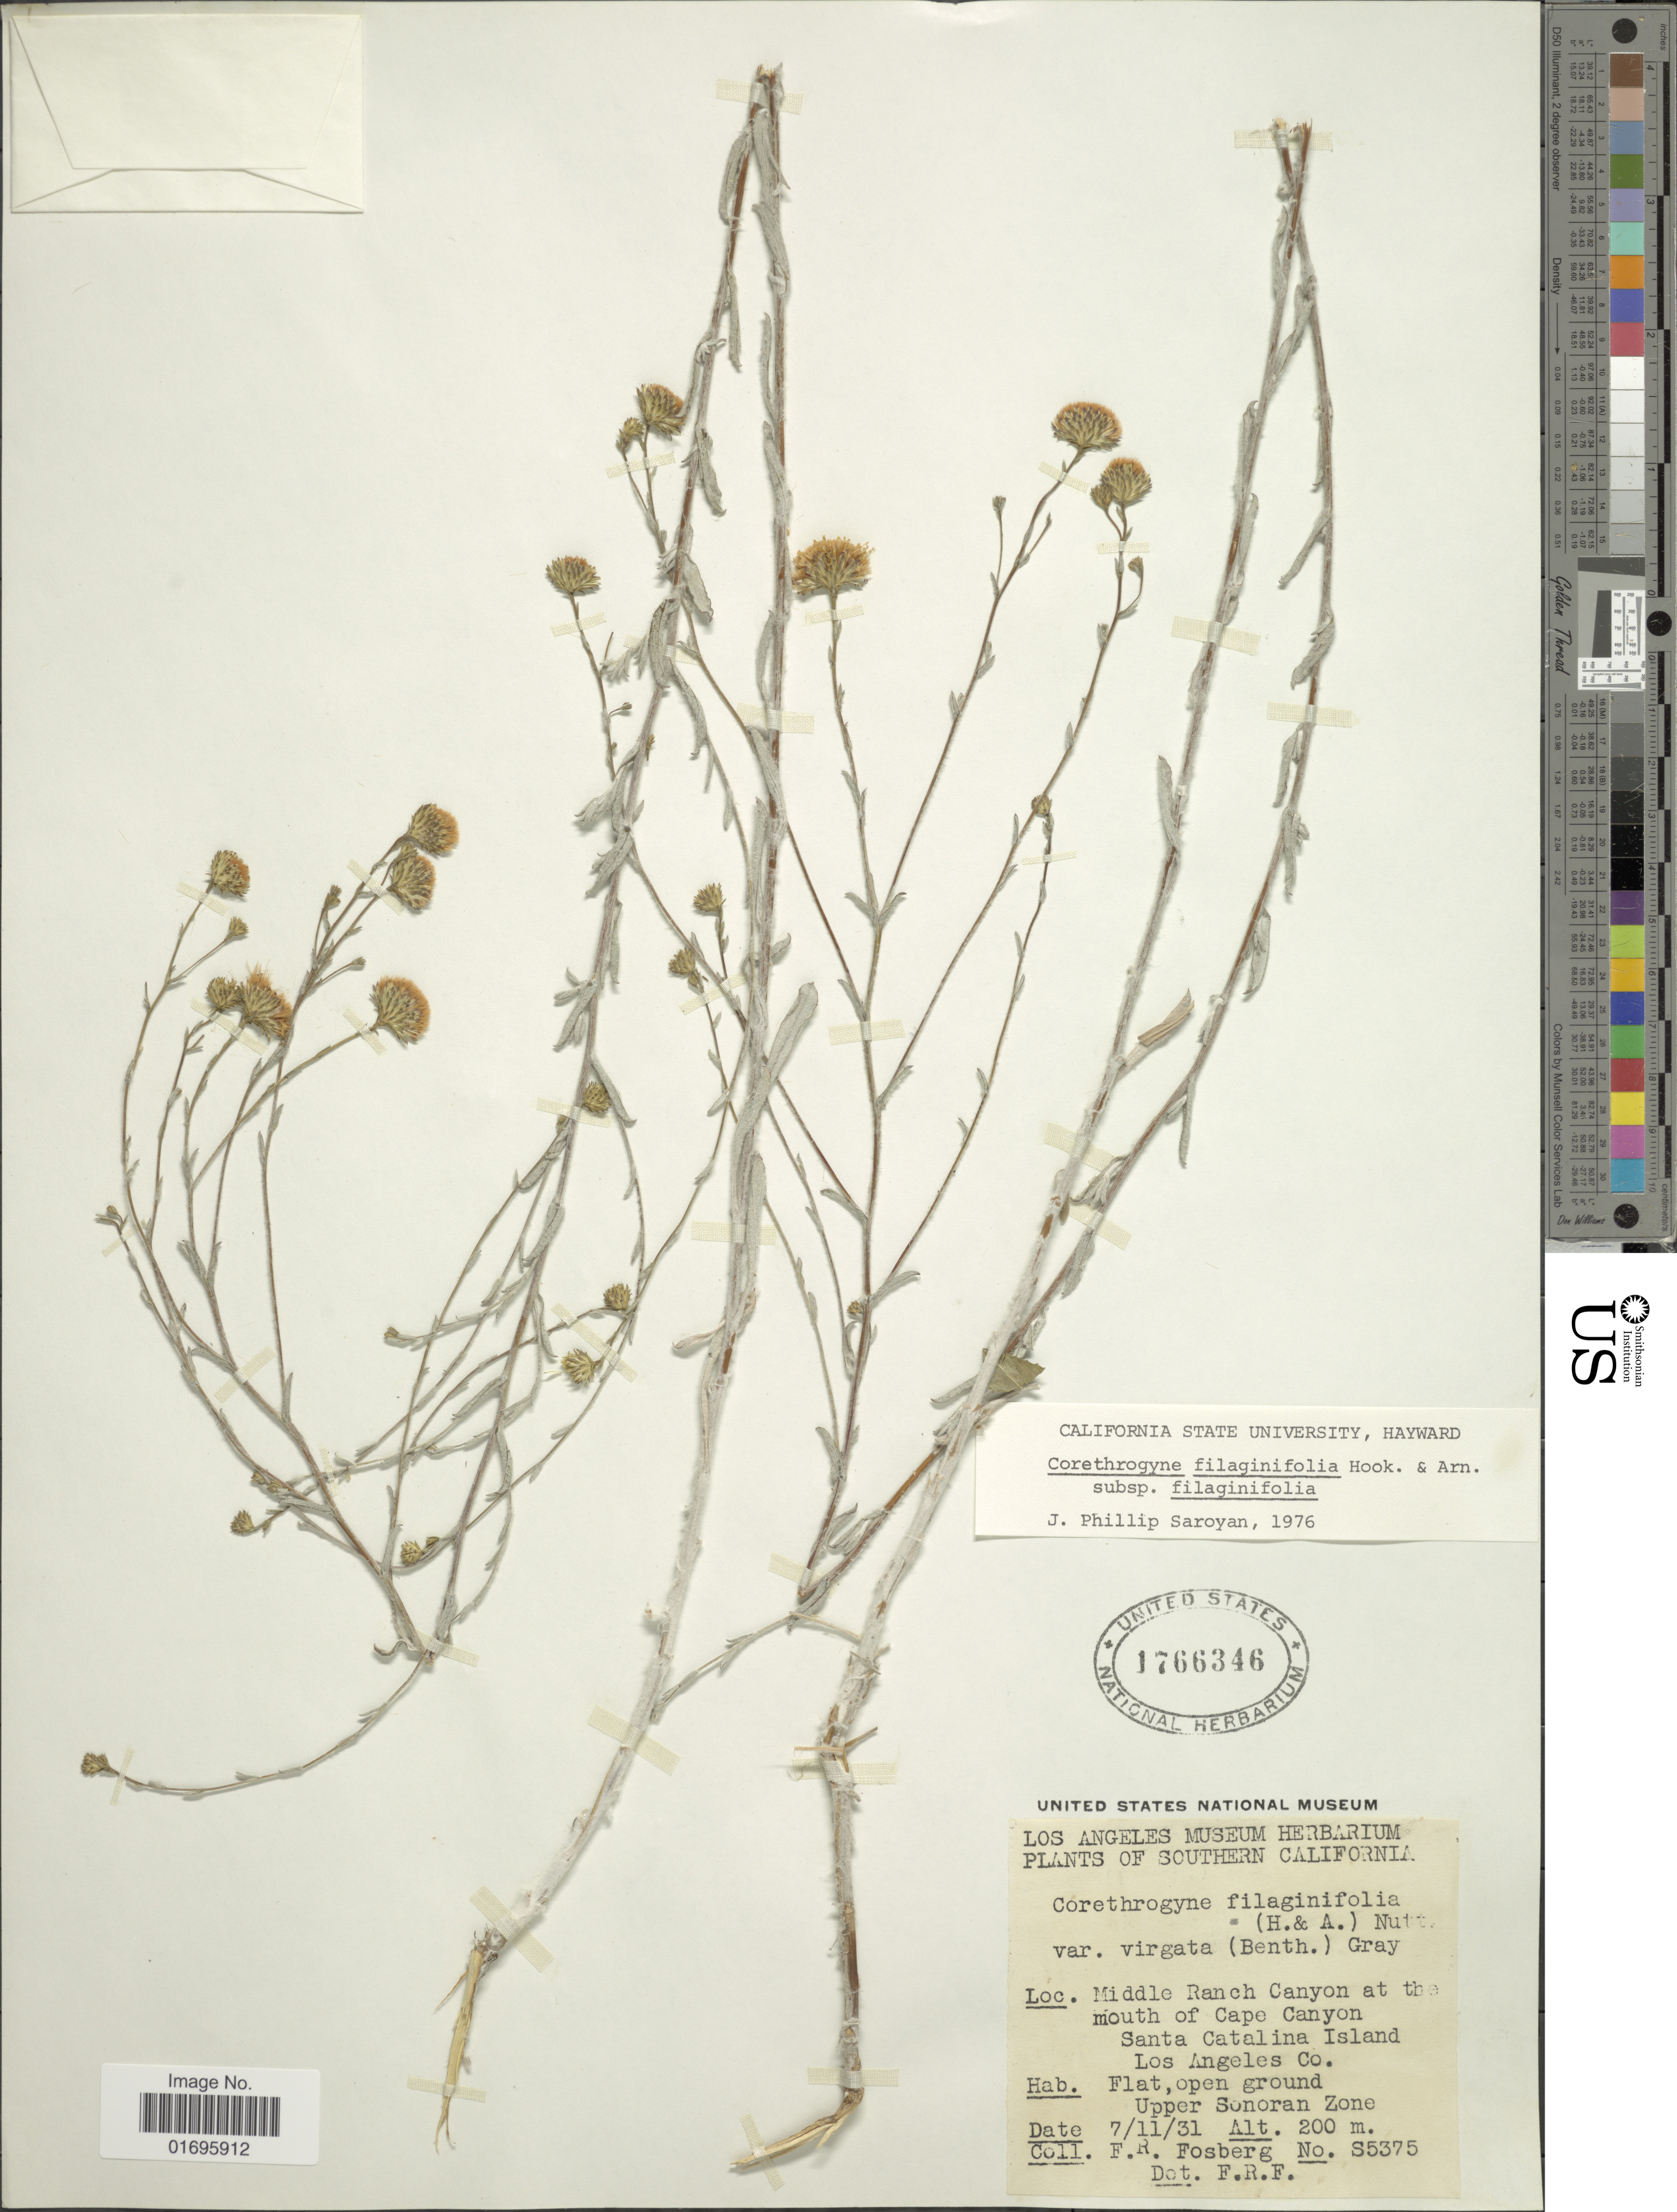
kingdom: Plantae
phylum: Tracheophyta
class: Magnoliopsida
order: Asterales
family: Asteraceae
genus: Corethrogyne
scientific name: Corethrogyne filaginifolia var. filaginifolia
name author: (Hook.) Nutt.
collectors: F. R. Fosberg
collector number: S5375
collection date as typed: Transcribed d/m/y: 11/7/31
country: United States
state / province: California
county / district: Los Angeles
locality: Southern California. Middle Ranch Canyon at the mouth of Cape Canyon, Santa Catalina Island. Los Angeles Co. Upper Sonoran Zone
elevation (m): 200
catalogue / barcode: US 1766346